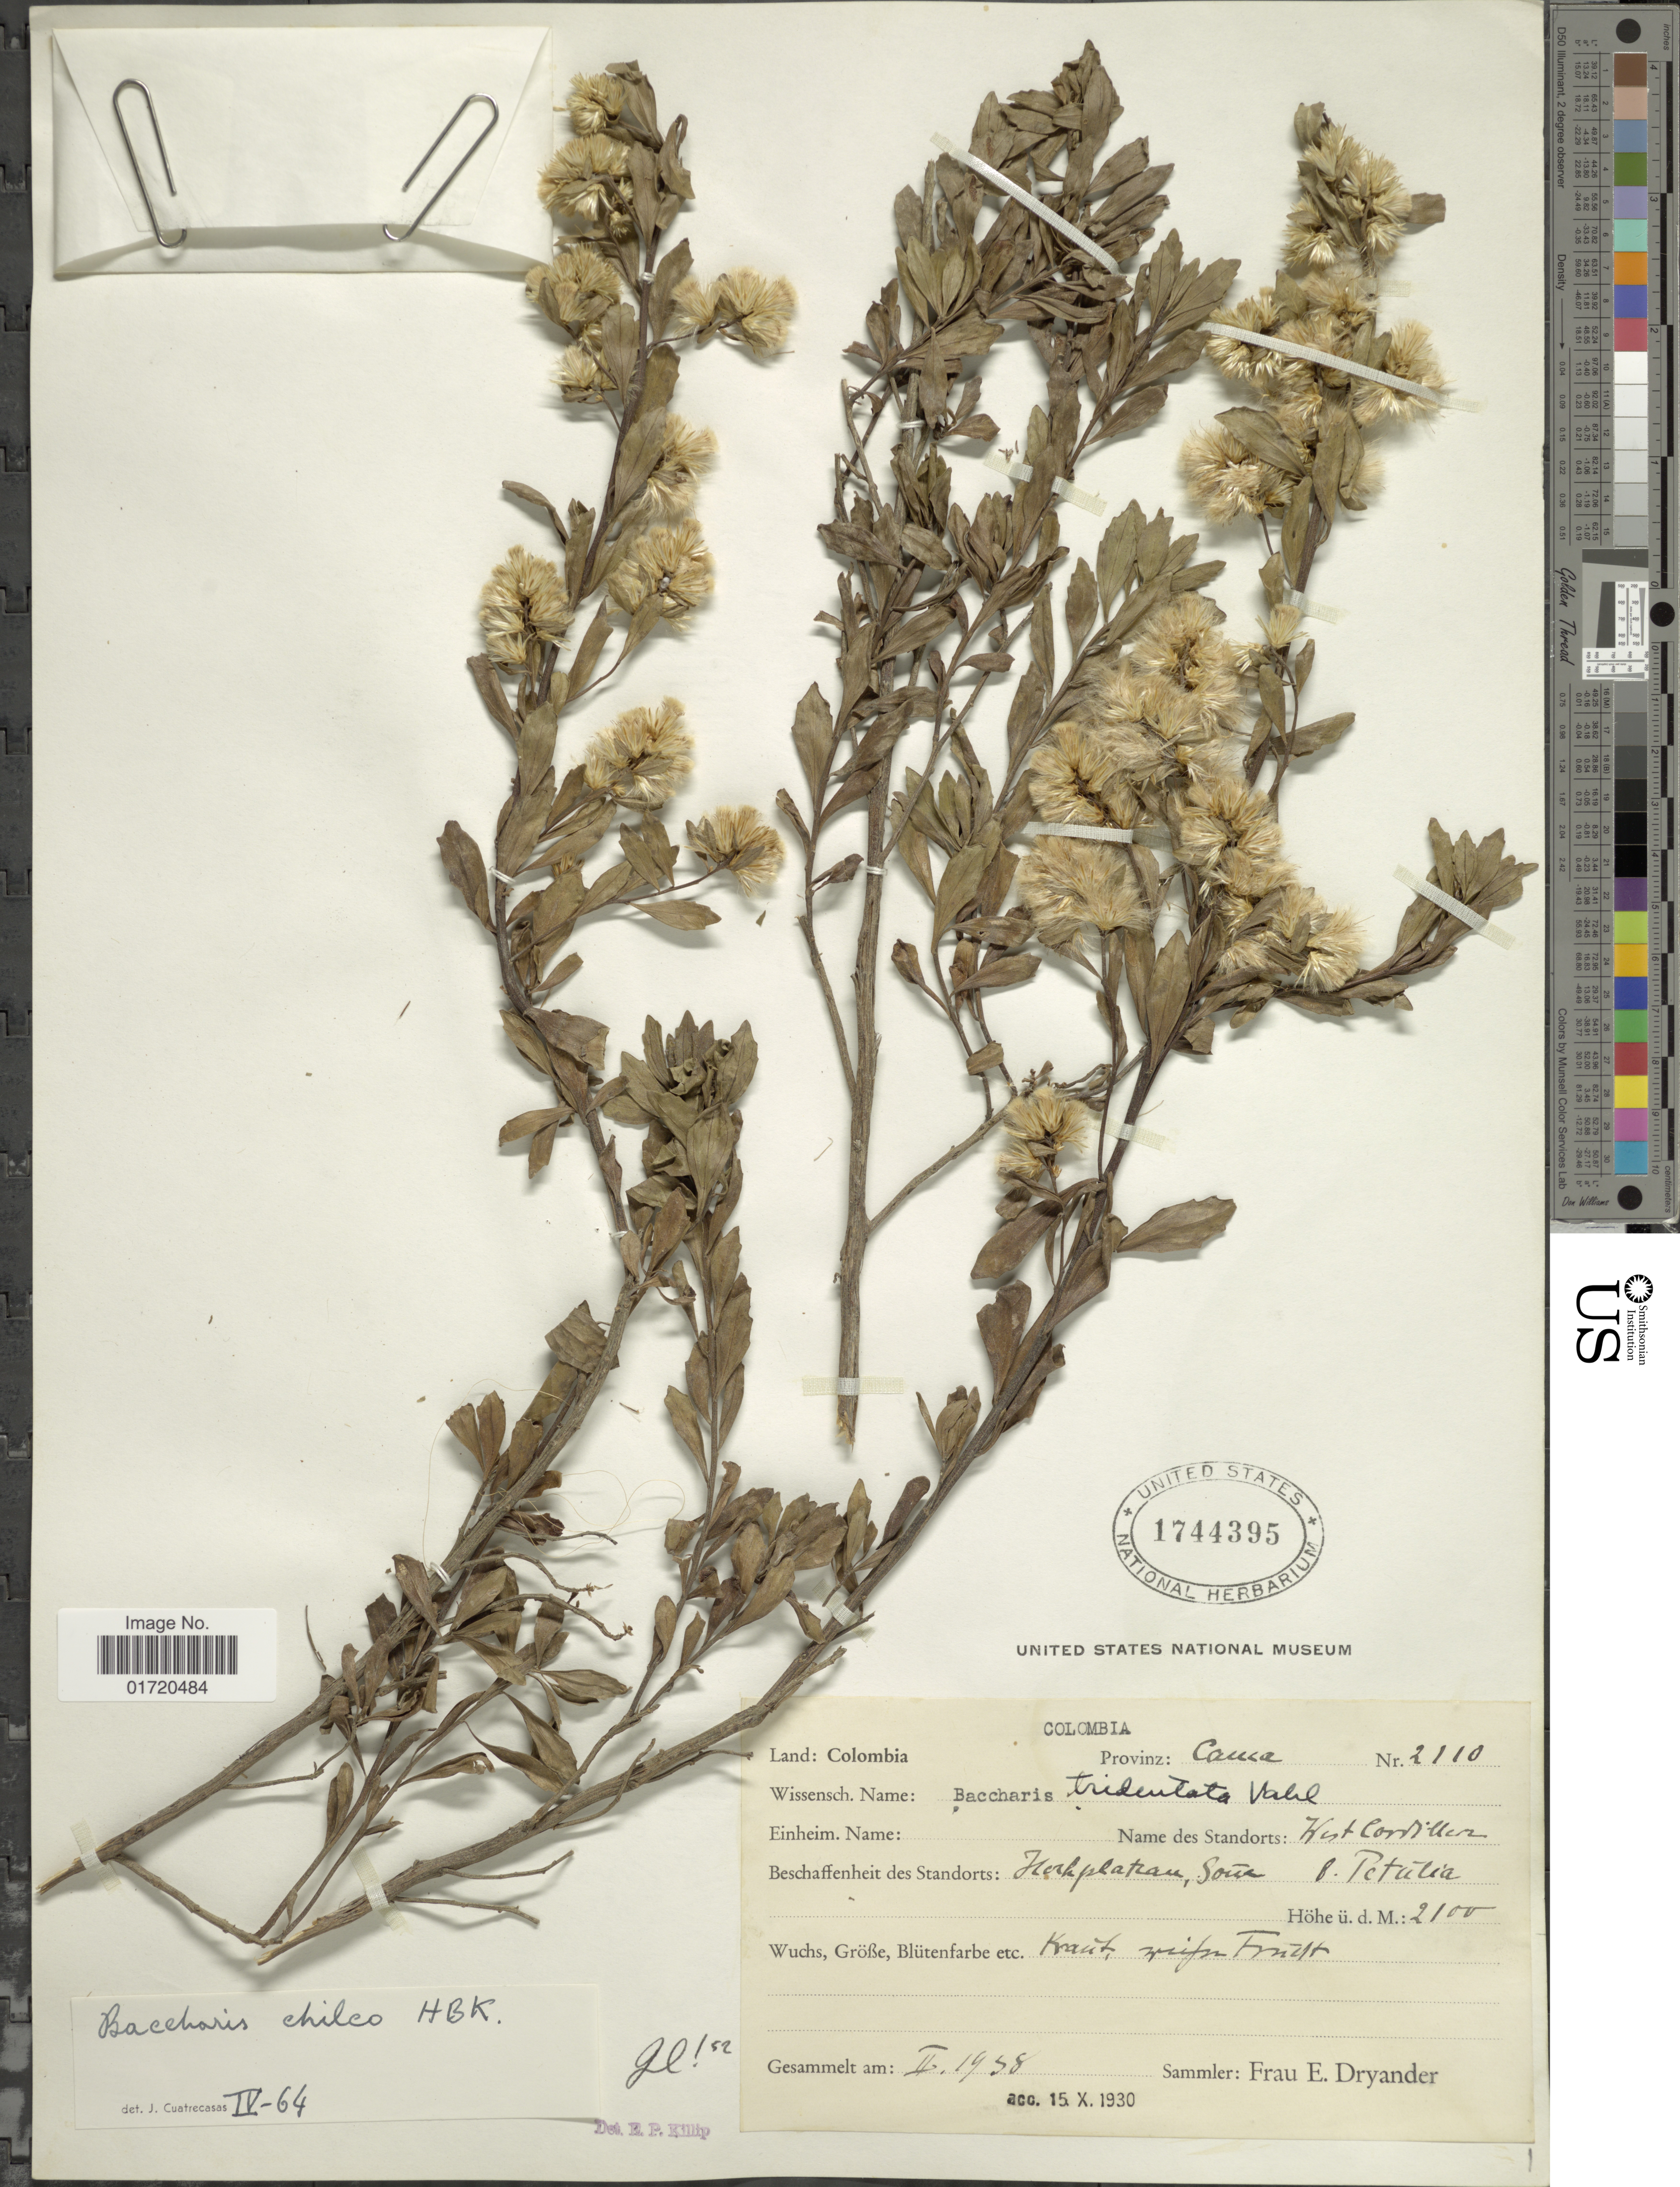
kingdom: Plantae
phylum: Tracheophyta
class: Magnoliopsida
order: Asterales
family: Asteraceae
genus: Baccharis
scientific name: Baccharis chilco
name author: Kunth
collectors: F. Dryander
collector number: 2110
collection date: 1938-02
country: Colombia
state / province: Cauca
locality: West Cordillera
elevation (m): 2100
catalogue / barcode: US 1744395